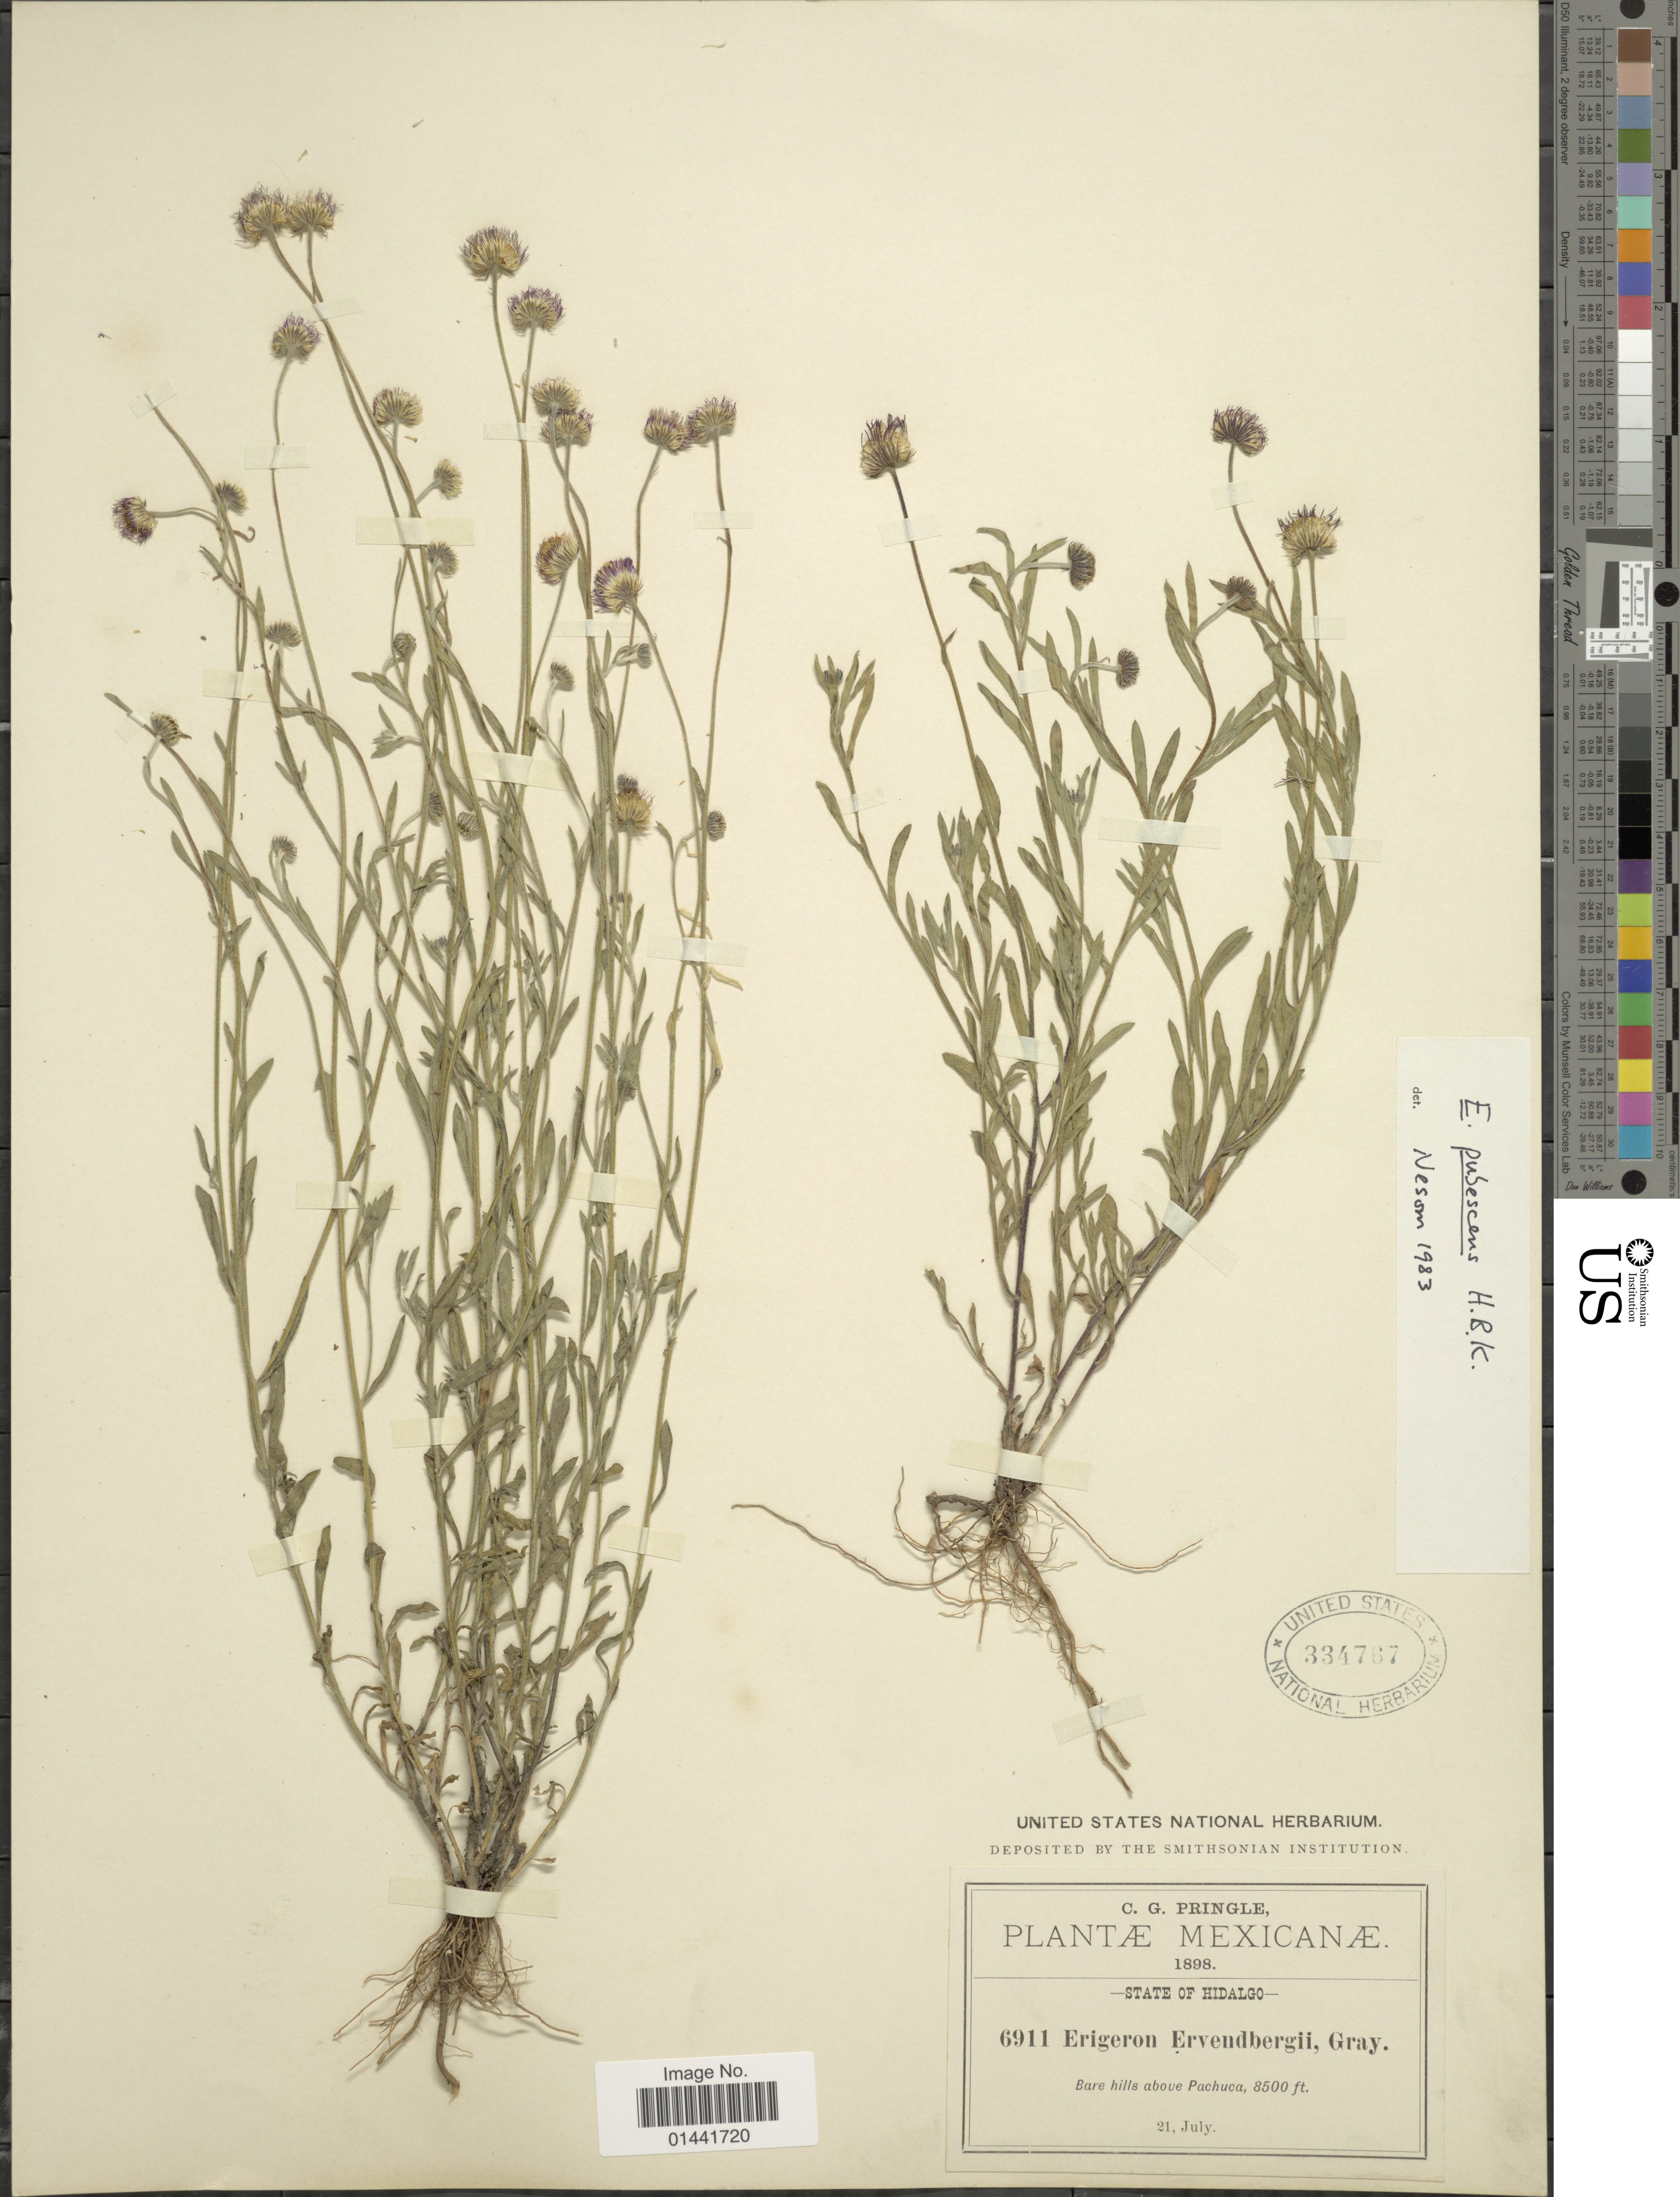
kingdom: Plantae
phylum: Tracheophyta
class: Magnoliopsida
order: Asterales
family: Asteraceae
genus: Erigeron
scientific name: Erigeron pubescens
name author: Kunth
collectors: C. G. Pringle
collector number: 6911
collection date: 1898-07-21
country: Mexico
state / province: Hidalgo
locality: Bare hills above Pachuca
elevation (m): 2591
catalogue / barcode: US 334767